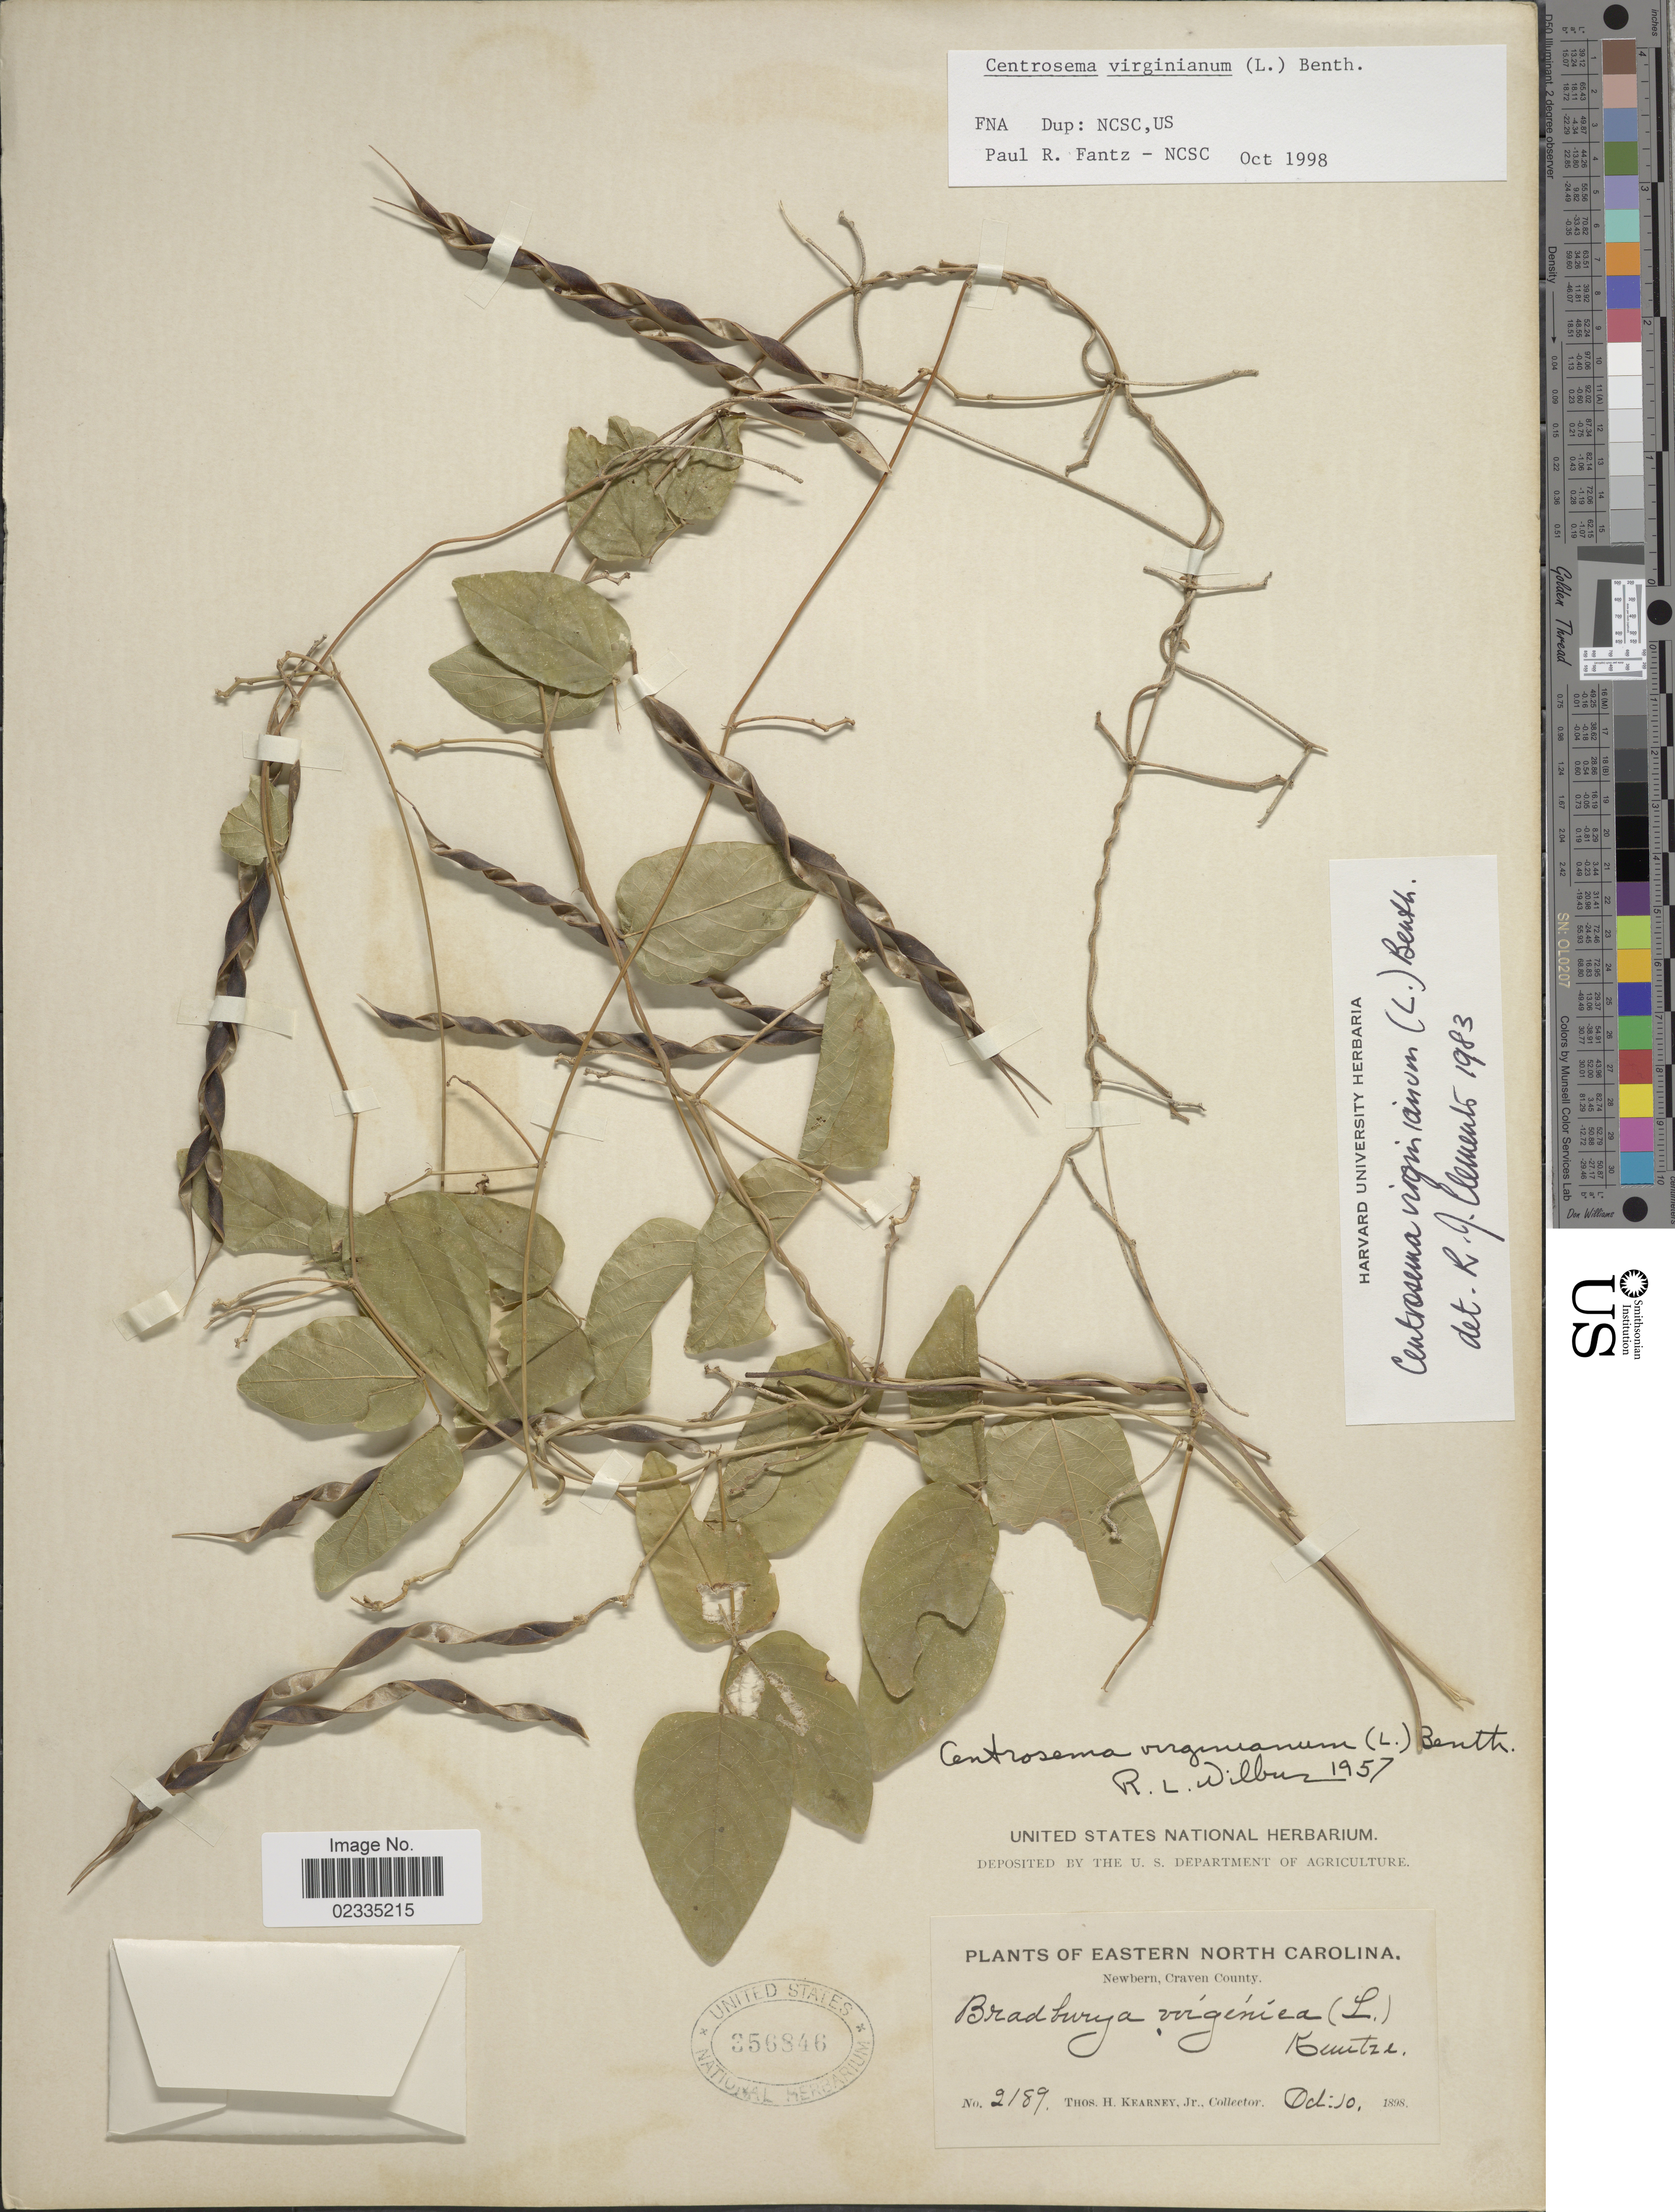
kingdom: Plantae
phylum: Tracheophyta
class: Magnoliopsida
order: Fabales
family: Fabaceae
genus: Centrosema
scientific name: Centrosema virginianum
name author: (L.) Benth.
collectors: T. H. Kearney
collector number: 2189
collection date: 1898-10-10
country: United States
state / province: North Carolina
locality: Eastern North Carolina, Newbern, Craven County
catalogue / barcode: US 356846